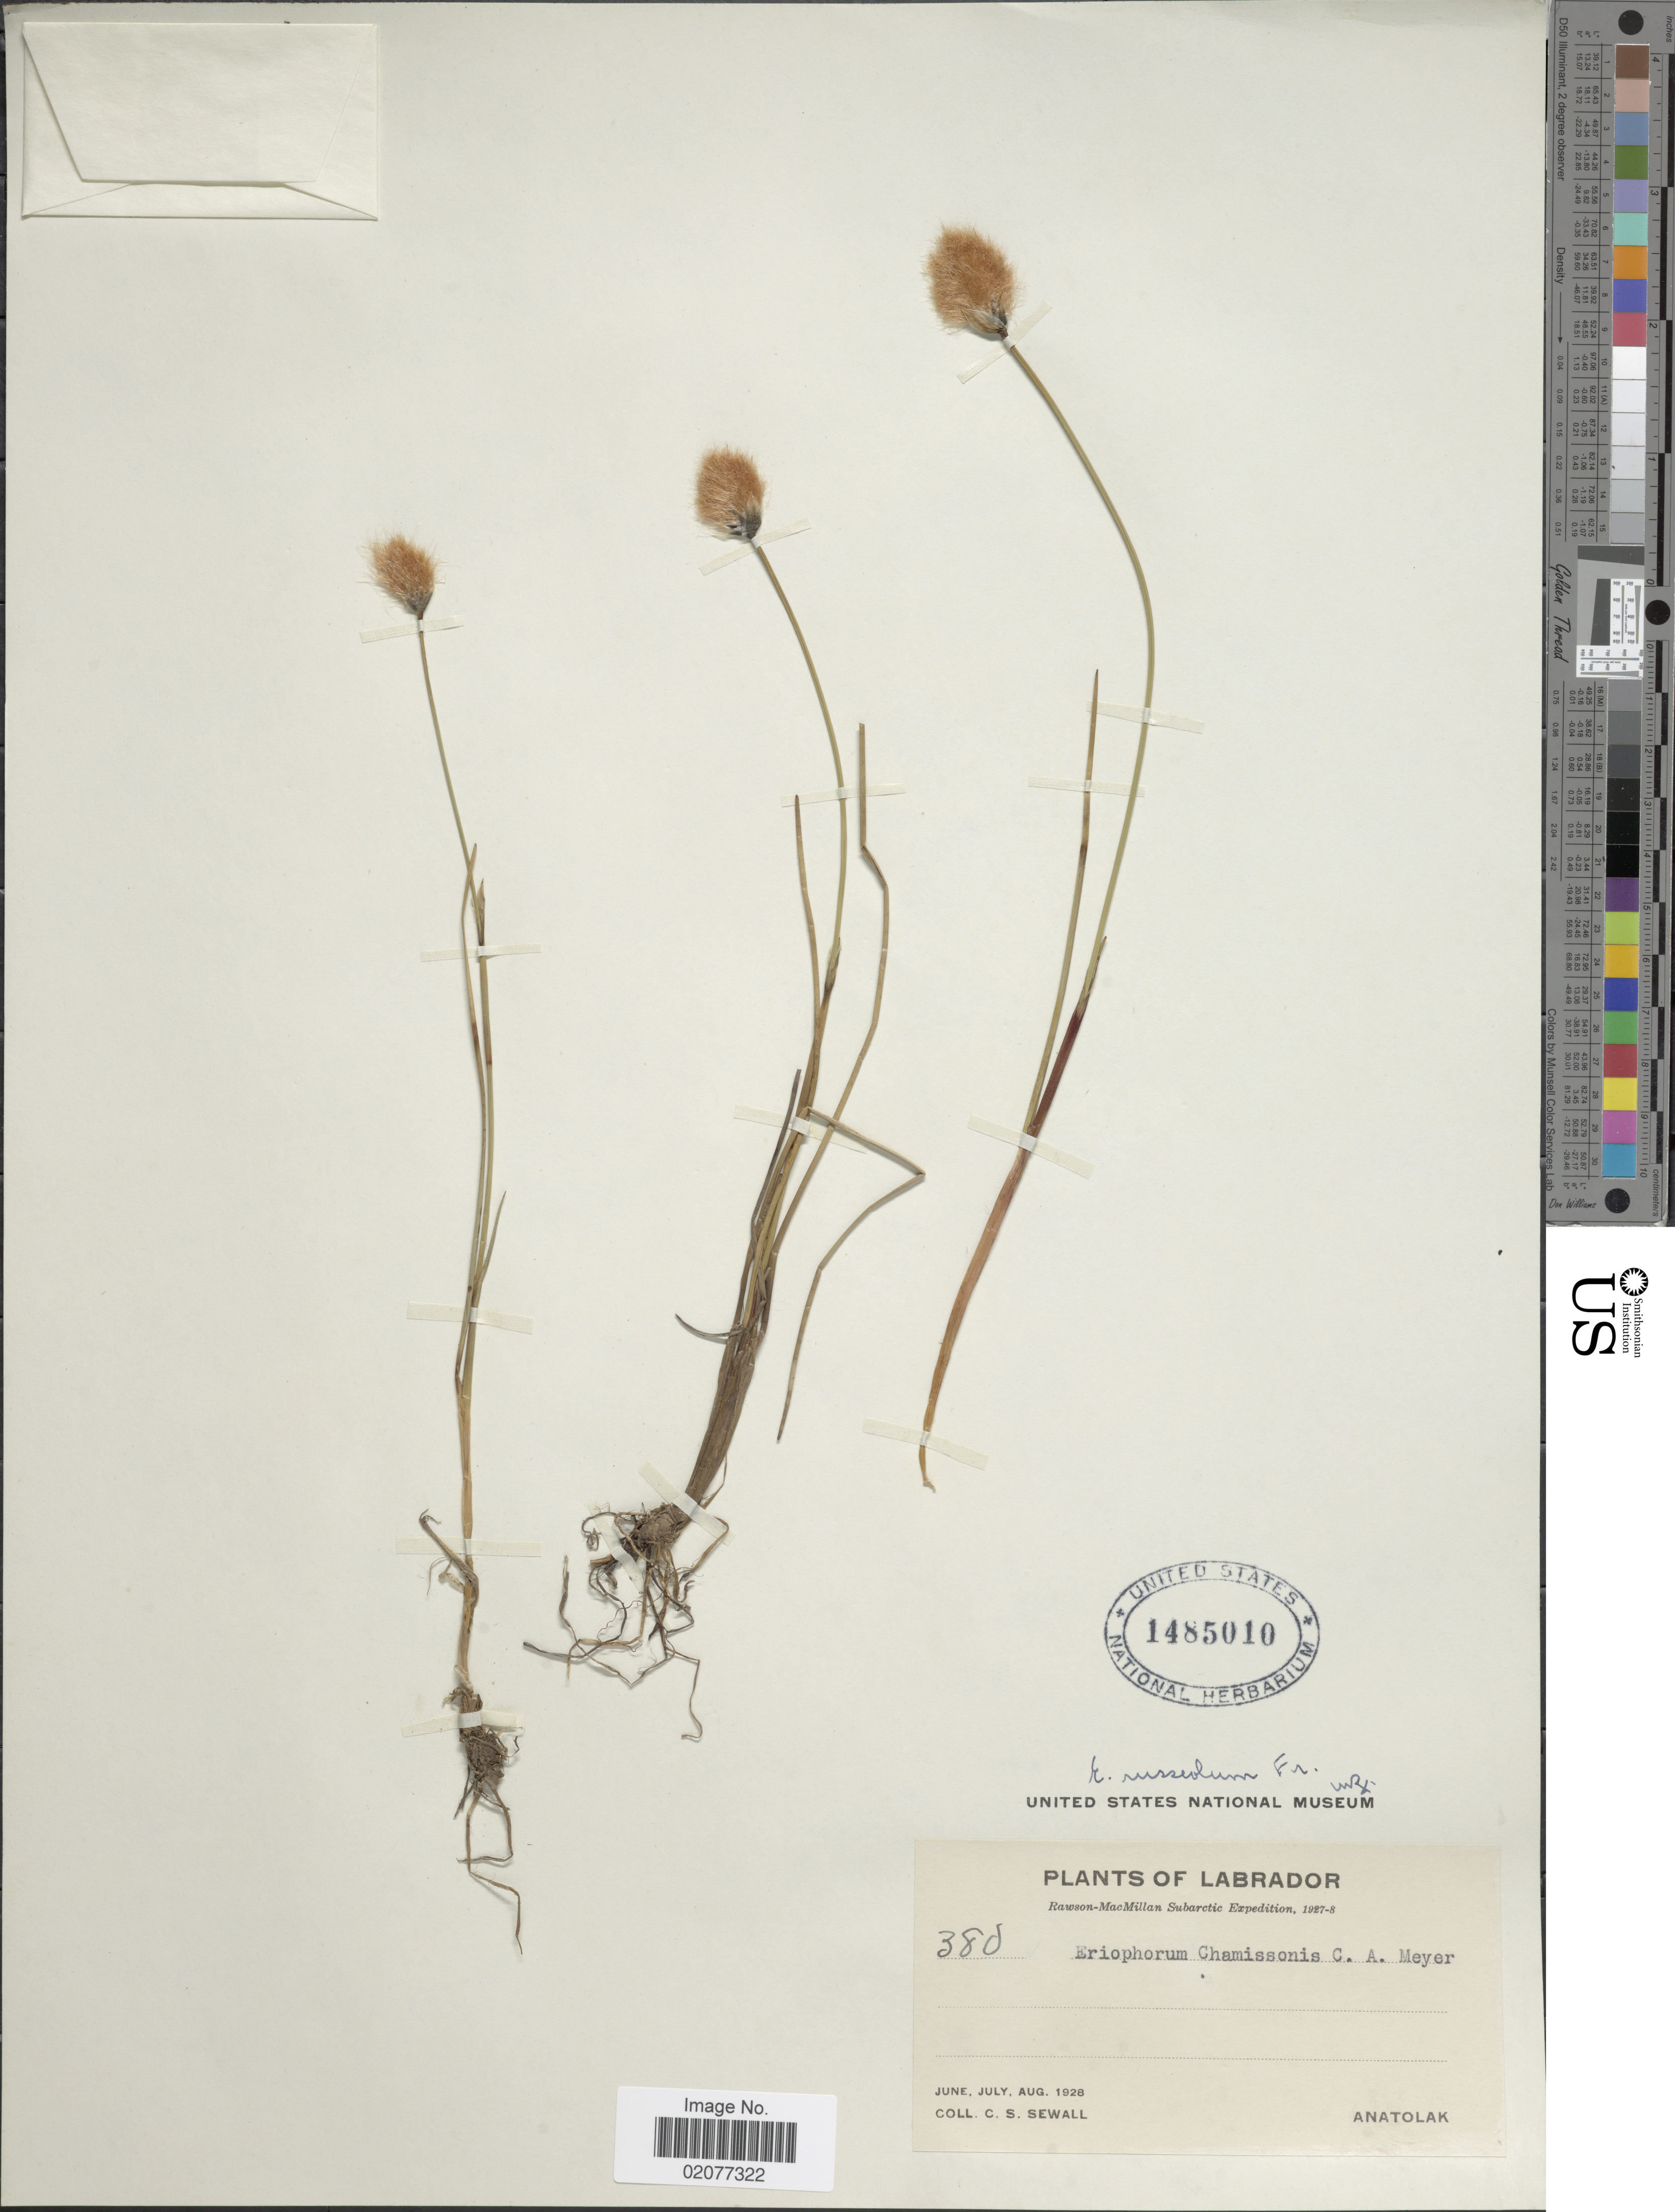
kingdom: Plantae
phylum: Tracheophyta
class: Liliopsida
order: Poales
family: Cyperaceae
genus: Eriophorum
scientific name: Eriophorum chamissonis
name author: C.A. Mey.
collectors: C. Sewall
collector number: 380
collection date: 1928-06/1928-08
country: Canada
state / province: Newfoundland and Labrador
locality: Labrador, Anatolak, Subarctic.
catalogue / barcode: US 1485010